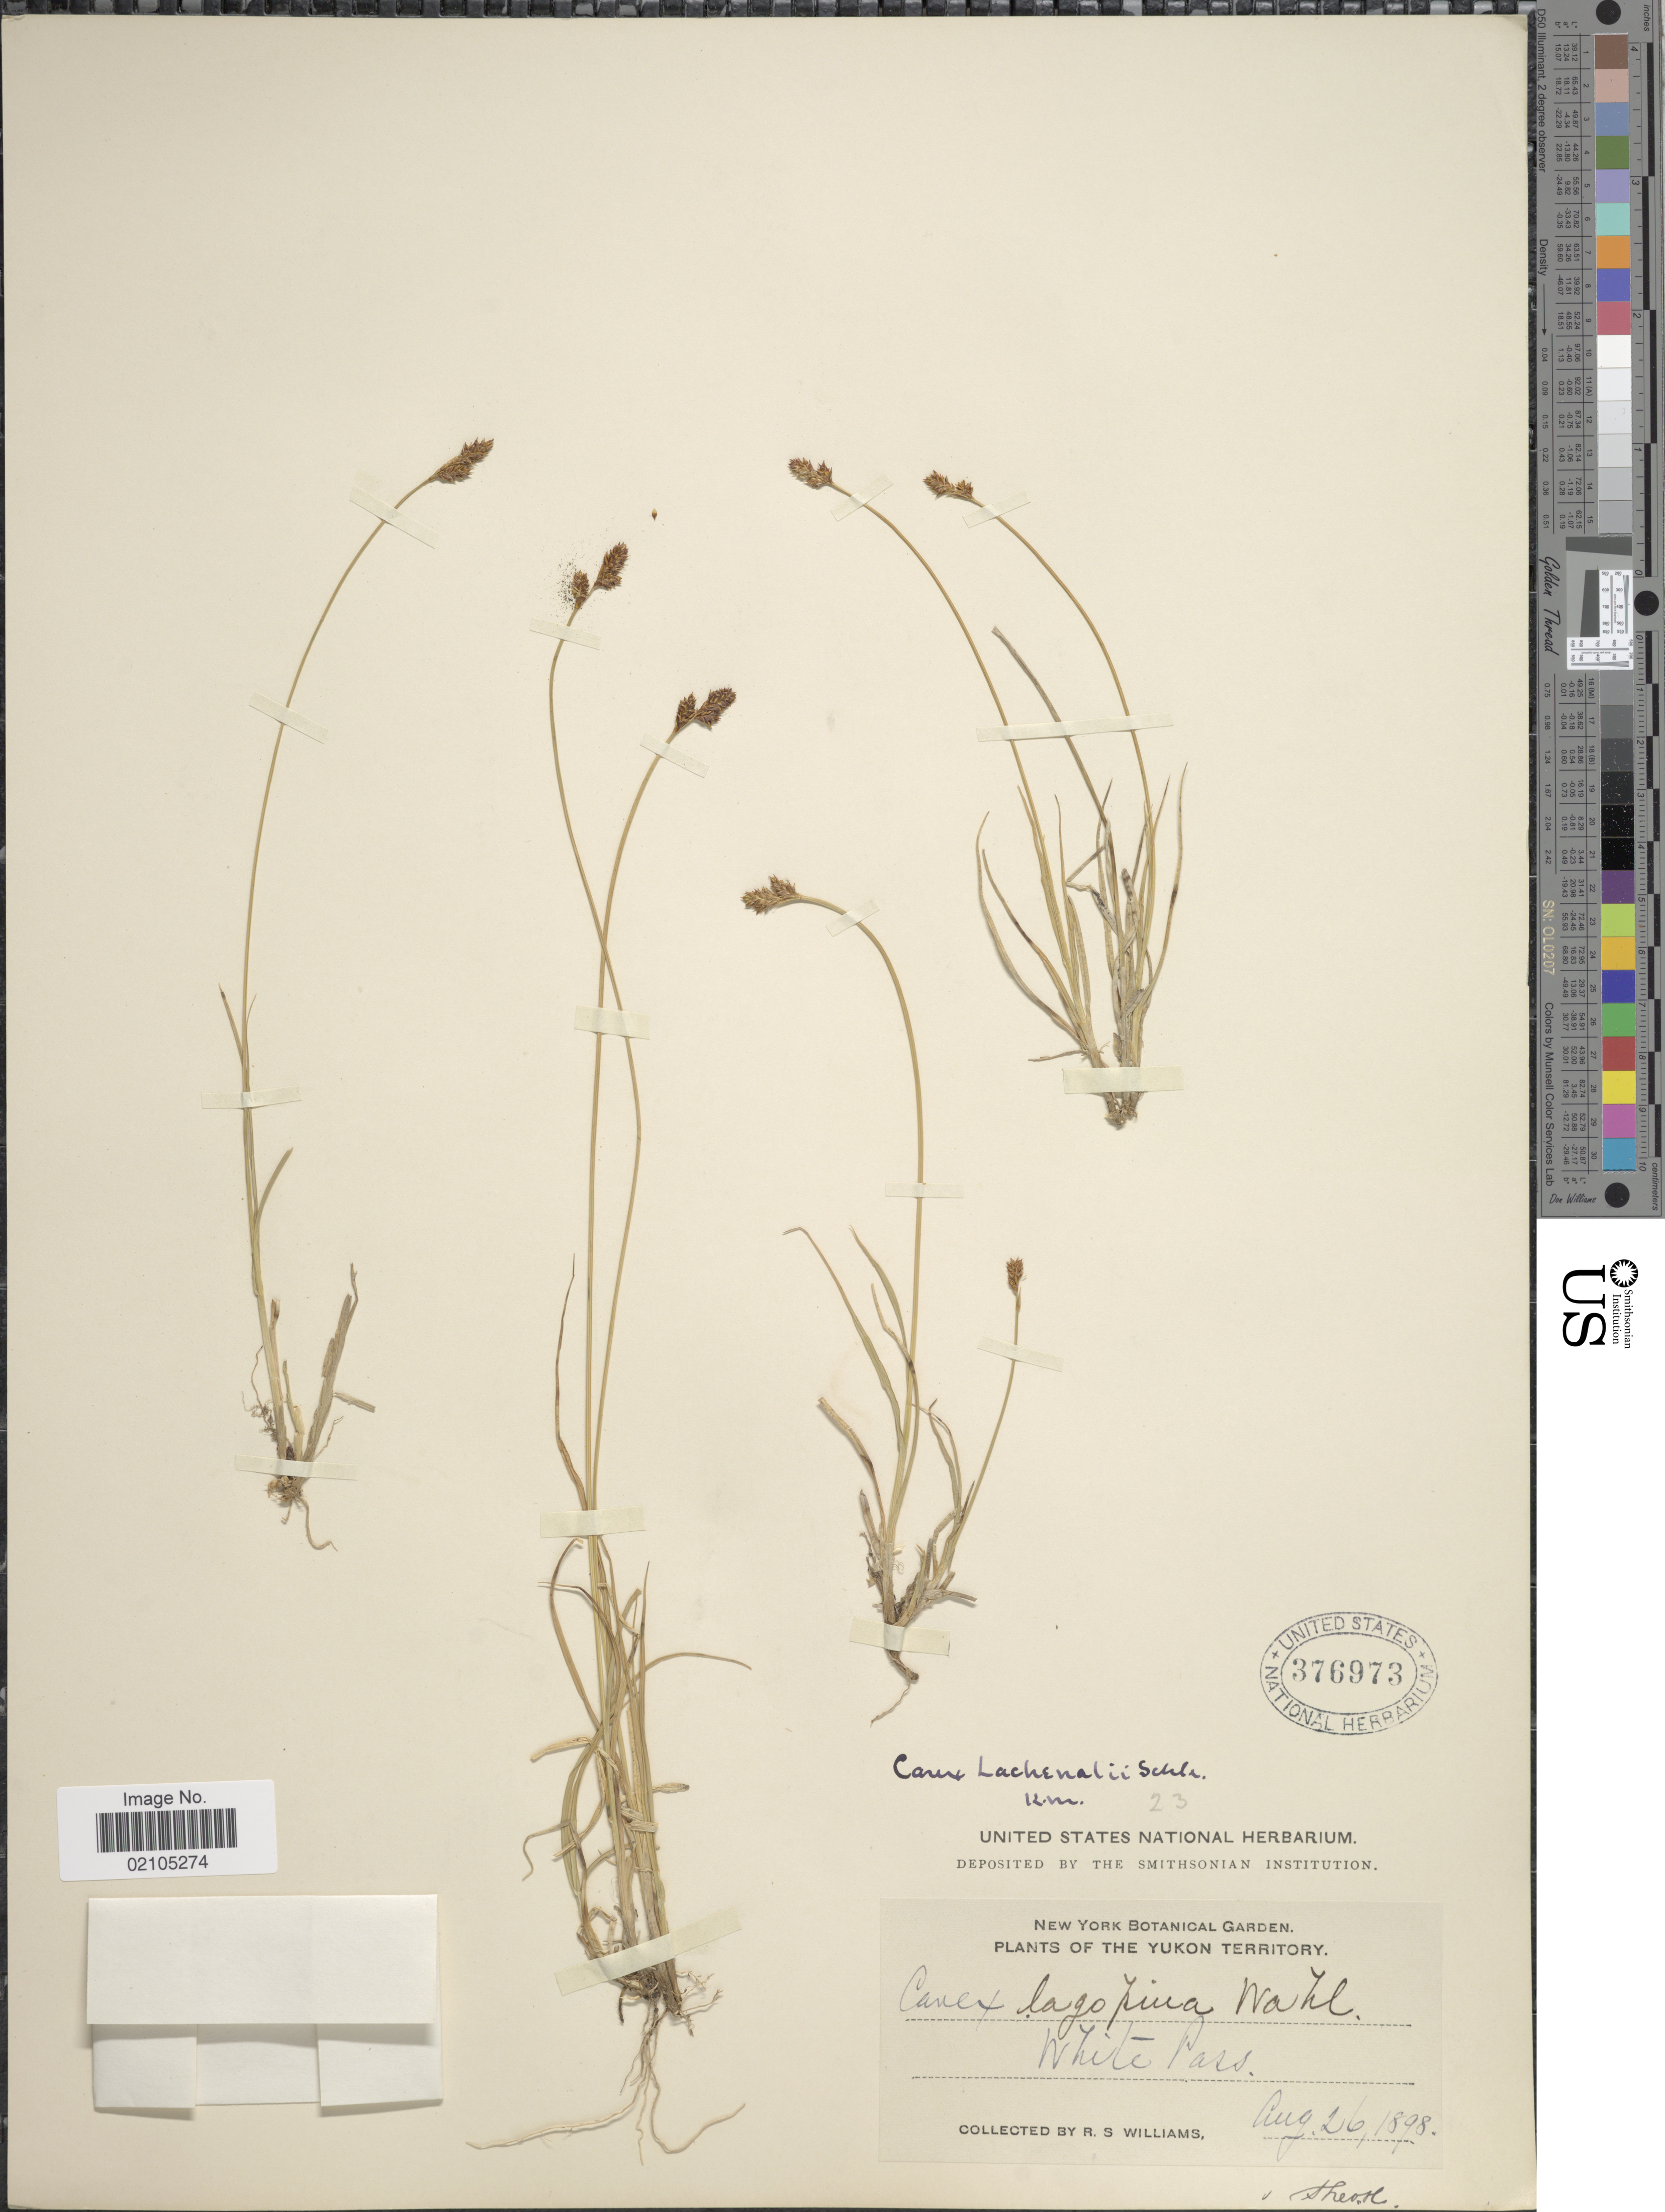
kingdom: Plantae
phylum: Tracheophyta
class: Liliopsida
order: Poales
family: Cyperaceae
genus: Carex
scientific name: Carex lachenalii subsp. lachenalii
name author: Schkuhr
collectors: R. S. Williams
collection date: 1898-08-26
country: Canada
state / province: Yukon Territory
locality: Yukon Territory. White Pass.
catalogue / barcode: US 376973